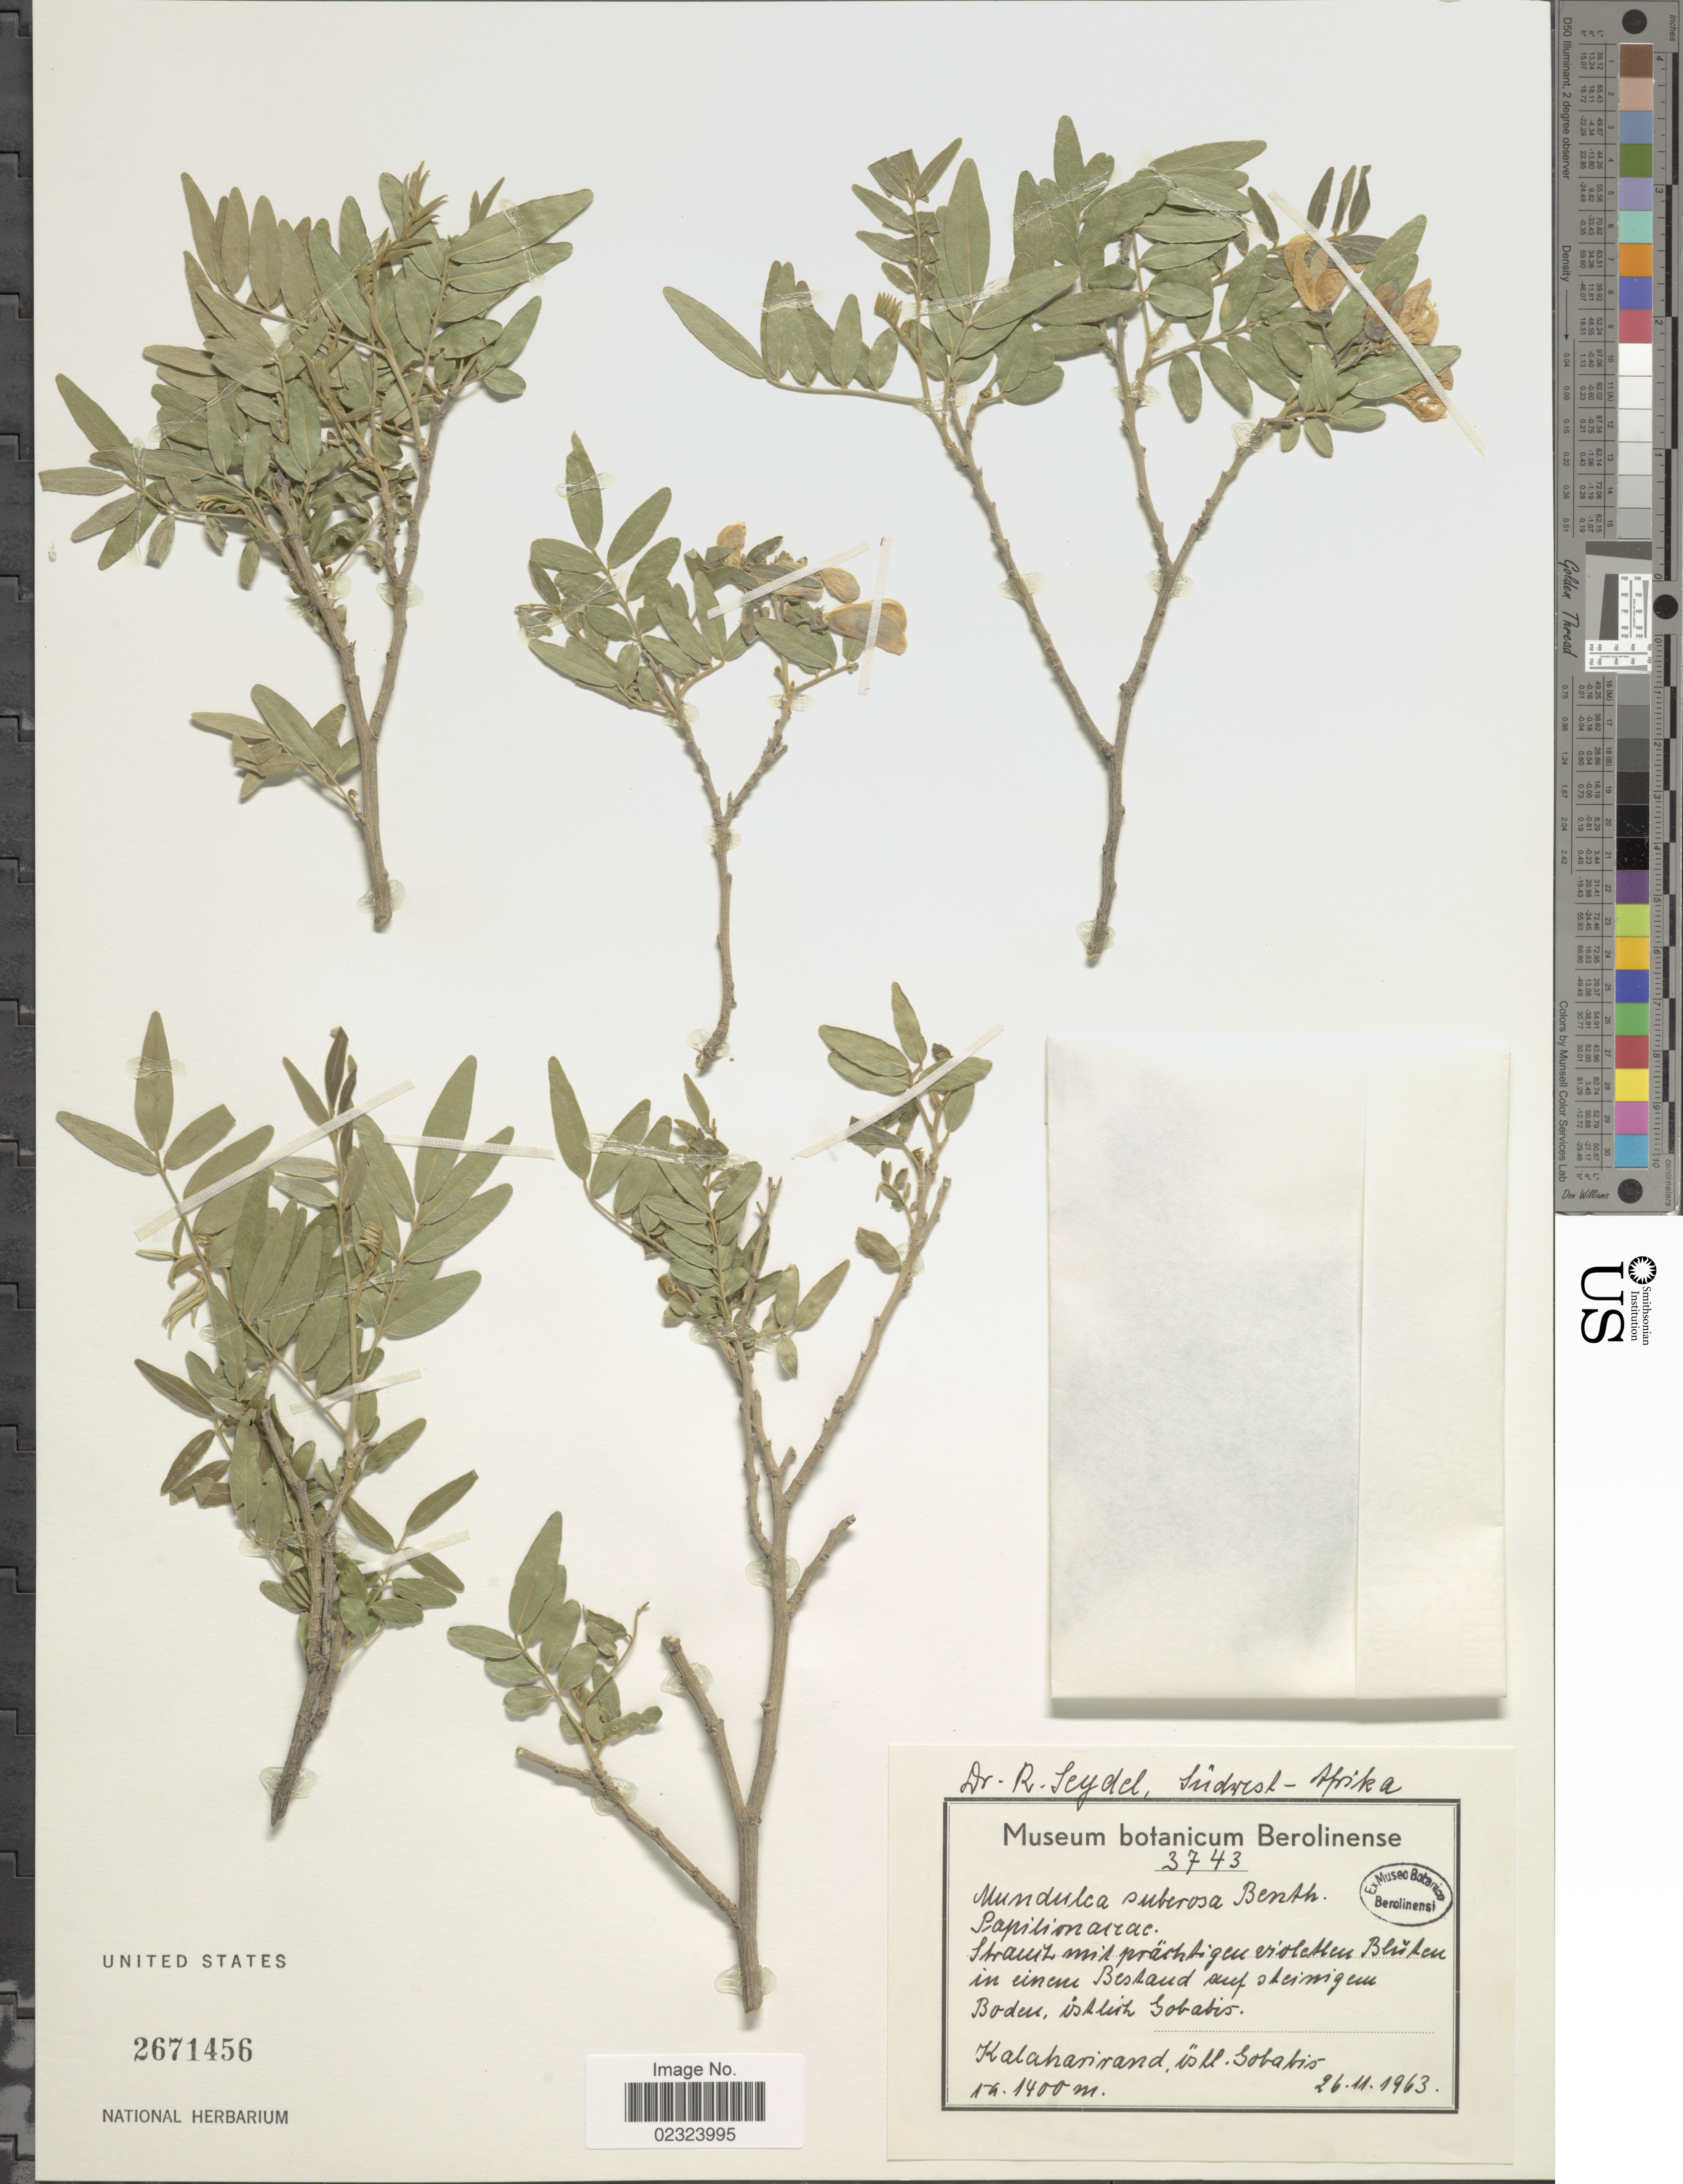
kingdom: Plantae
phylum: Tracheophyta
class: Magnoliopsida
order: Fabales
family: Fabaceae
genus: Mundulea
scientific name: Mundulea sericea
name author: (Willd.) A. Chev.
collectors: R. Seydel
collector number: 3743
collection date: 1963-11-26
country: Namibia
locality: Sudwest-Afrika. Kalahari land, isll. Gobabis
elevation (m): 1400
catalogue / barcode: US 2671456